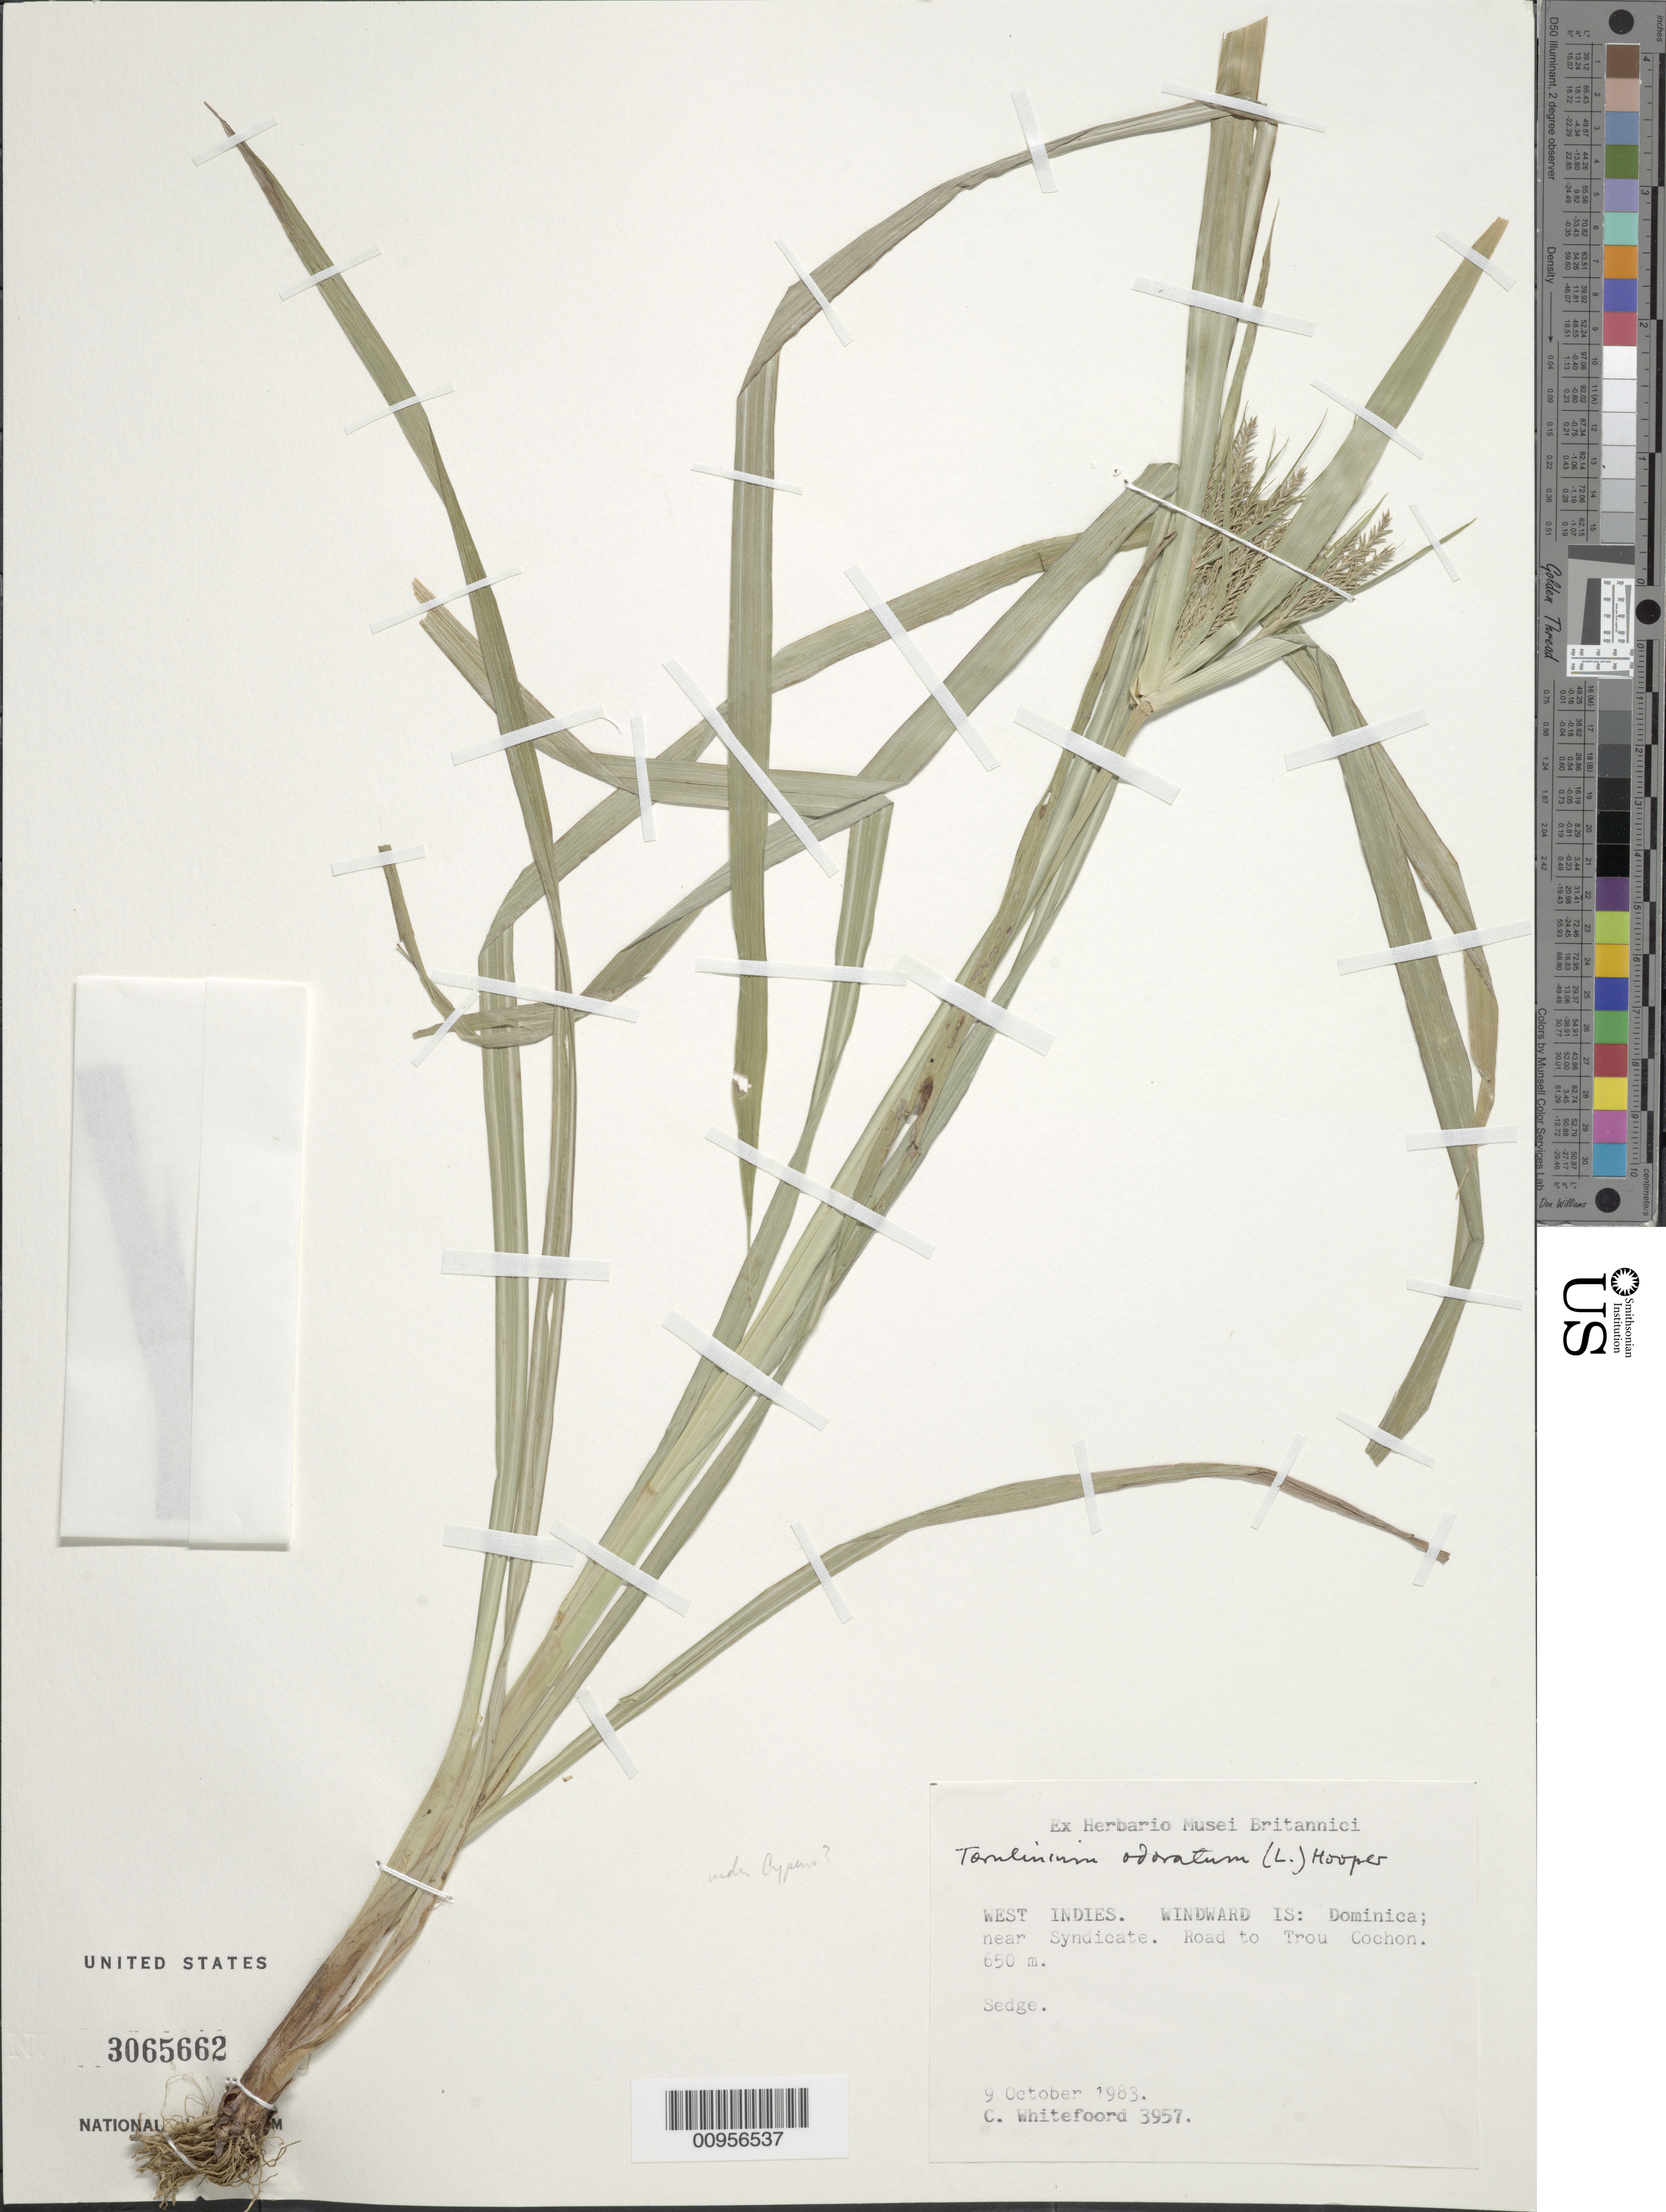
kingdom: Plantae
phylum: Tracheophyta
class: Liliopsida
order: Poales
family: Cyperaceae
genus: Cyperus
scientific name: Cyperus odoratus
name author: L.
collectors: C. Whitefoord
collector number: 3957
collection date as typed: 09 Oct 1983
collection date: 1983-10-09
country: Dominica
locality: Near Syndicate, road to Trou Cochom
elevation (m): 650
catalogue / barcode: US 3065662